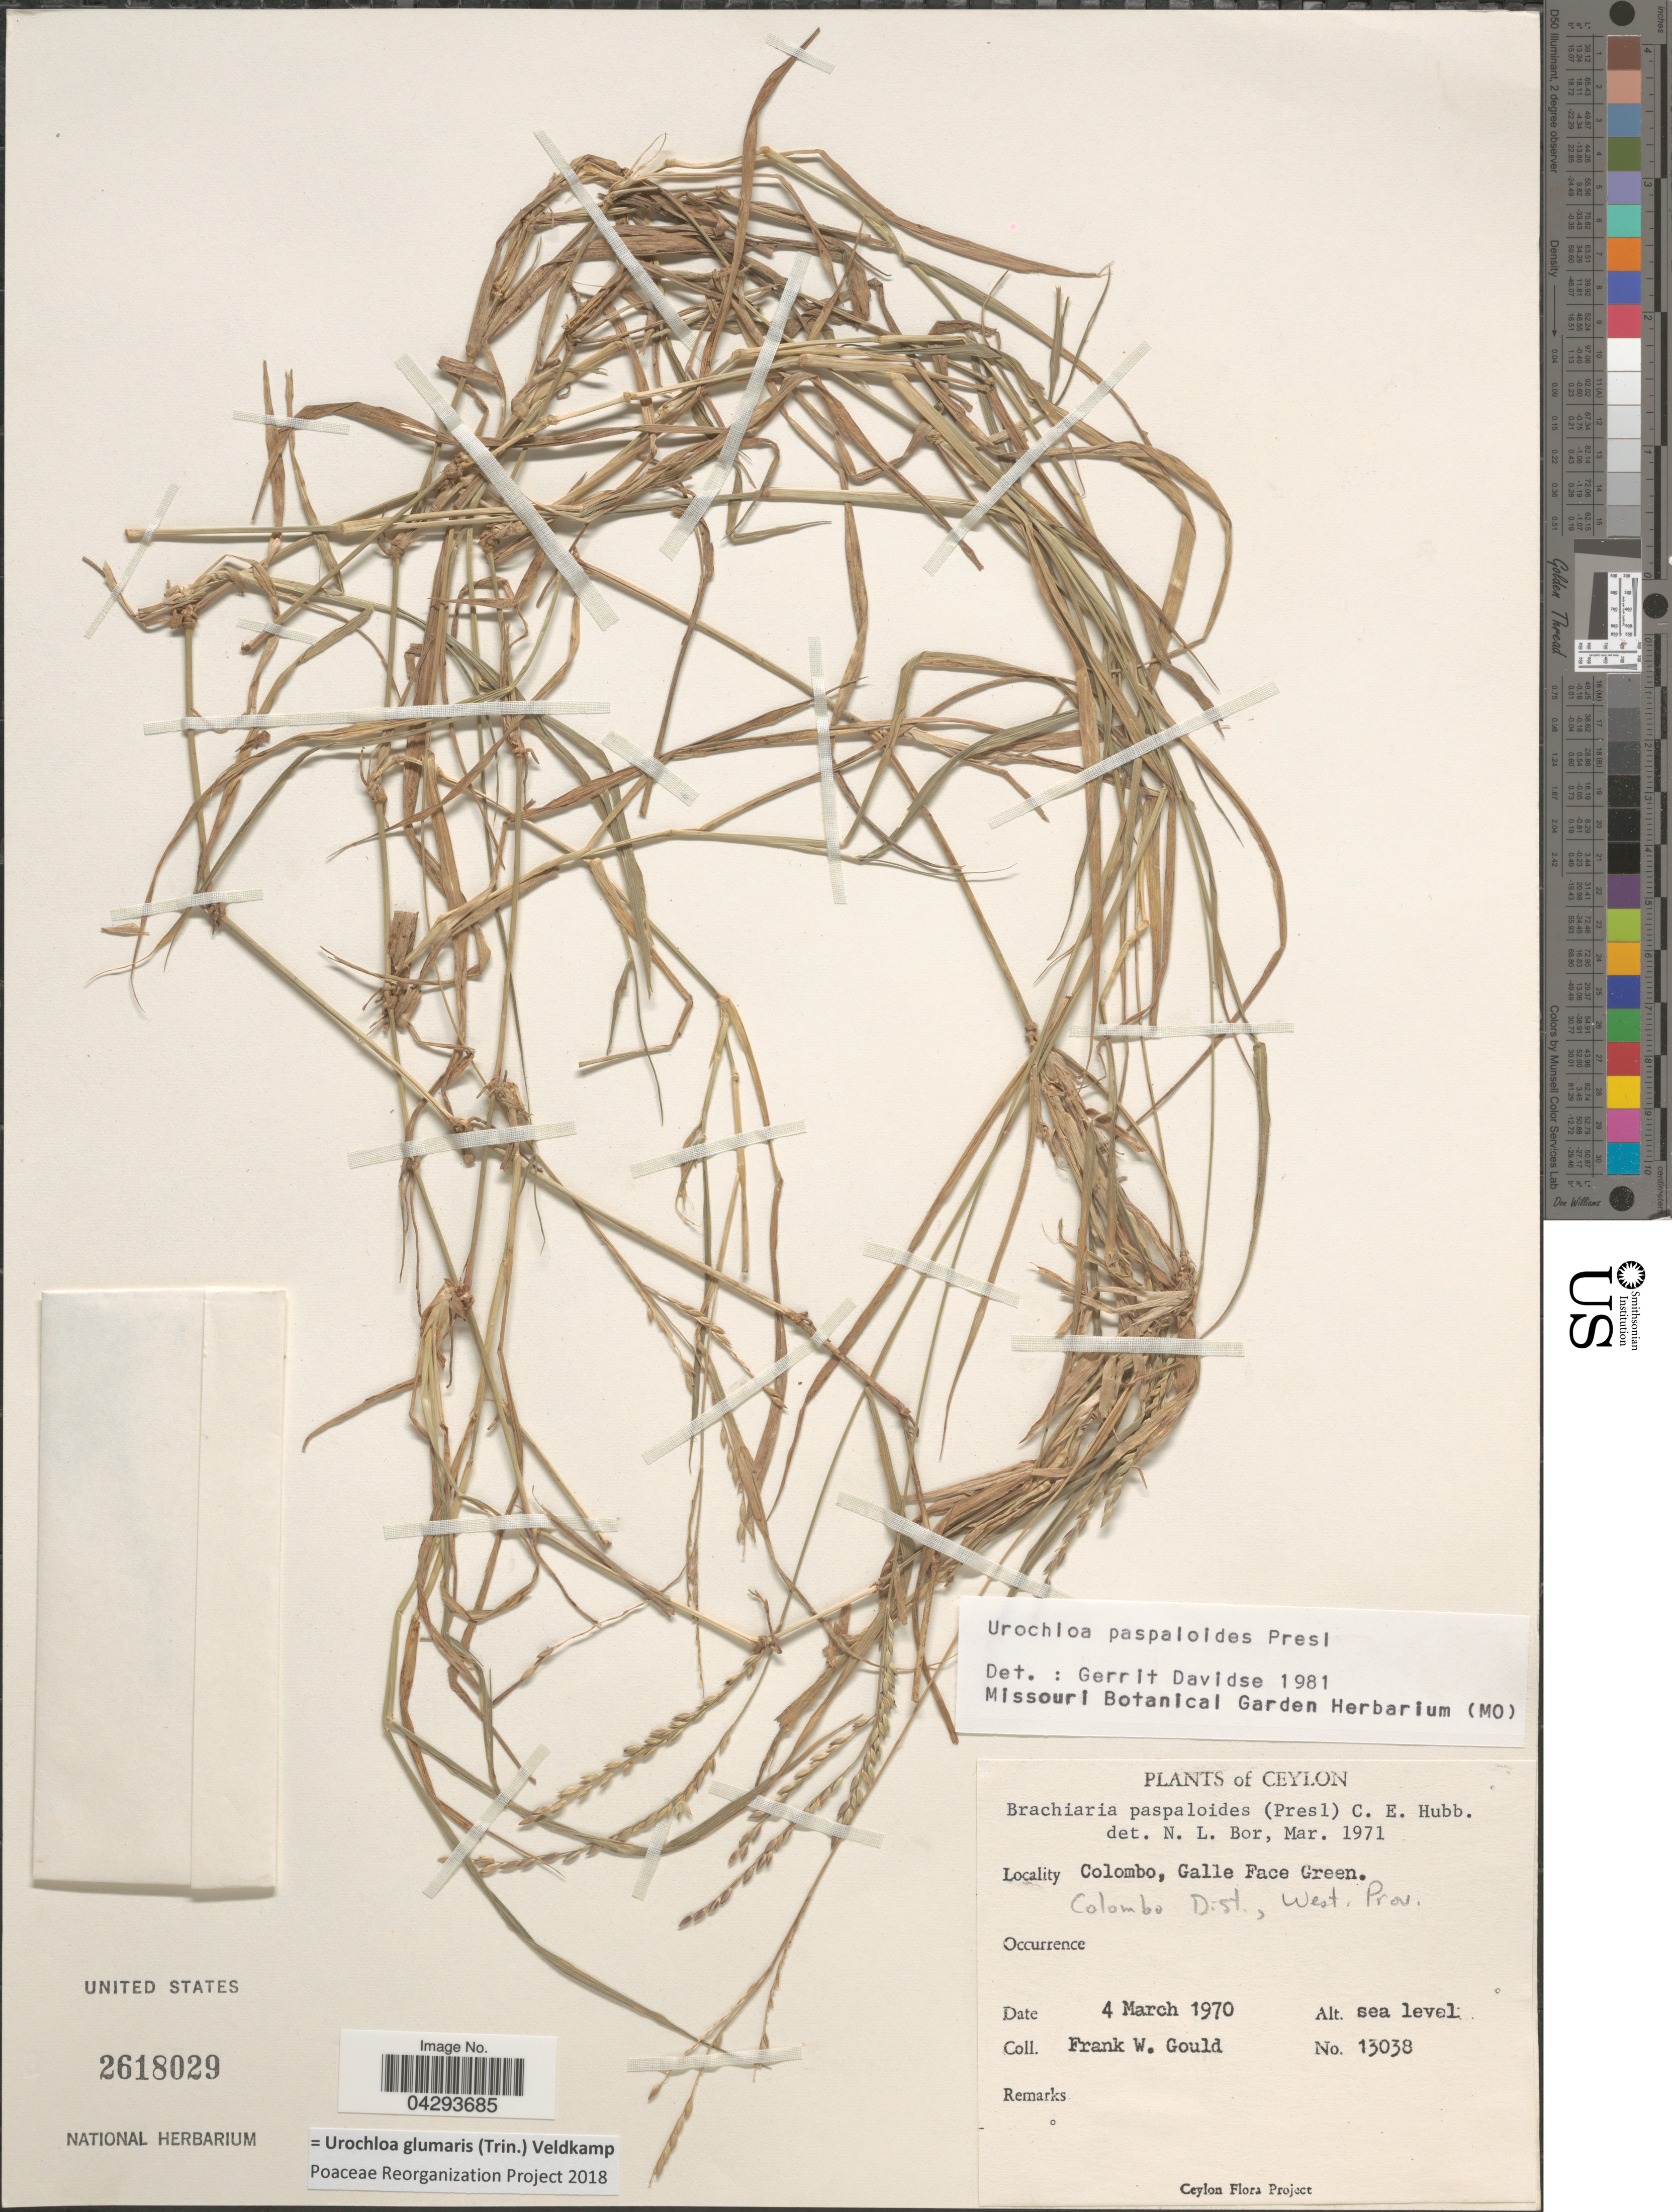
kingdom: Plantae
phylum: Tracheophyta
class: Liliopsida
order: Poales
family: Poaceae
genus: Urochloa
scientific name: Urochloa glumaris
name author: (Trin.) Veldkamp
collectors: F. W. Gould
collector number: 13038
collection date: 1970-03-04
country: Sri Lanka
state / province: Western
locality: Ceylon. Colombo, Galle Face Green. Colombo Dist.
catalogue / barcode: US 2618029